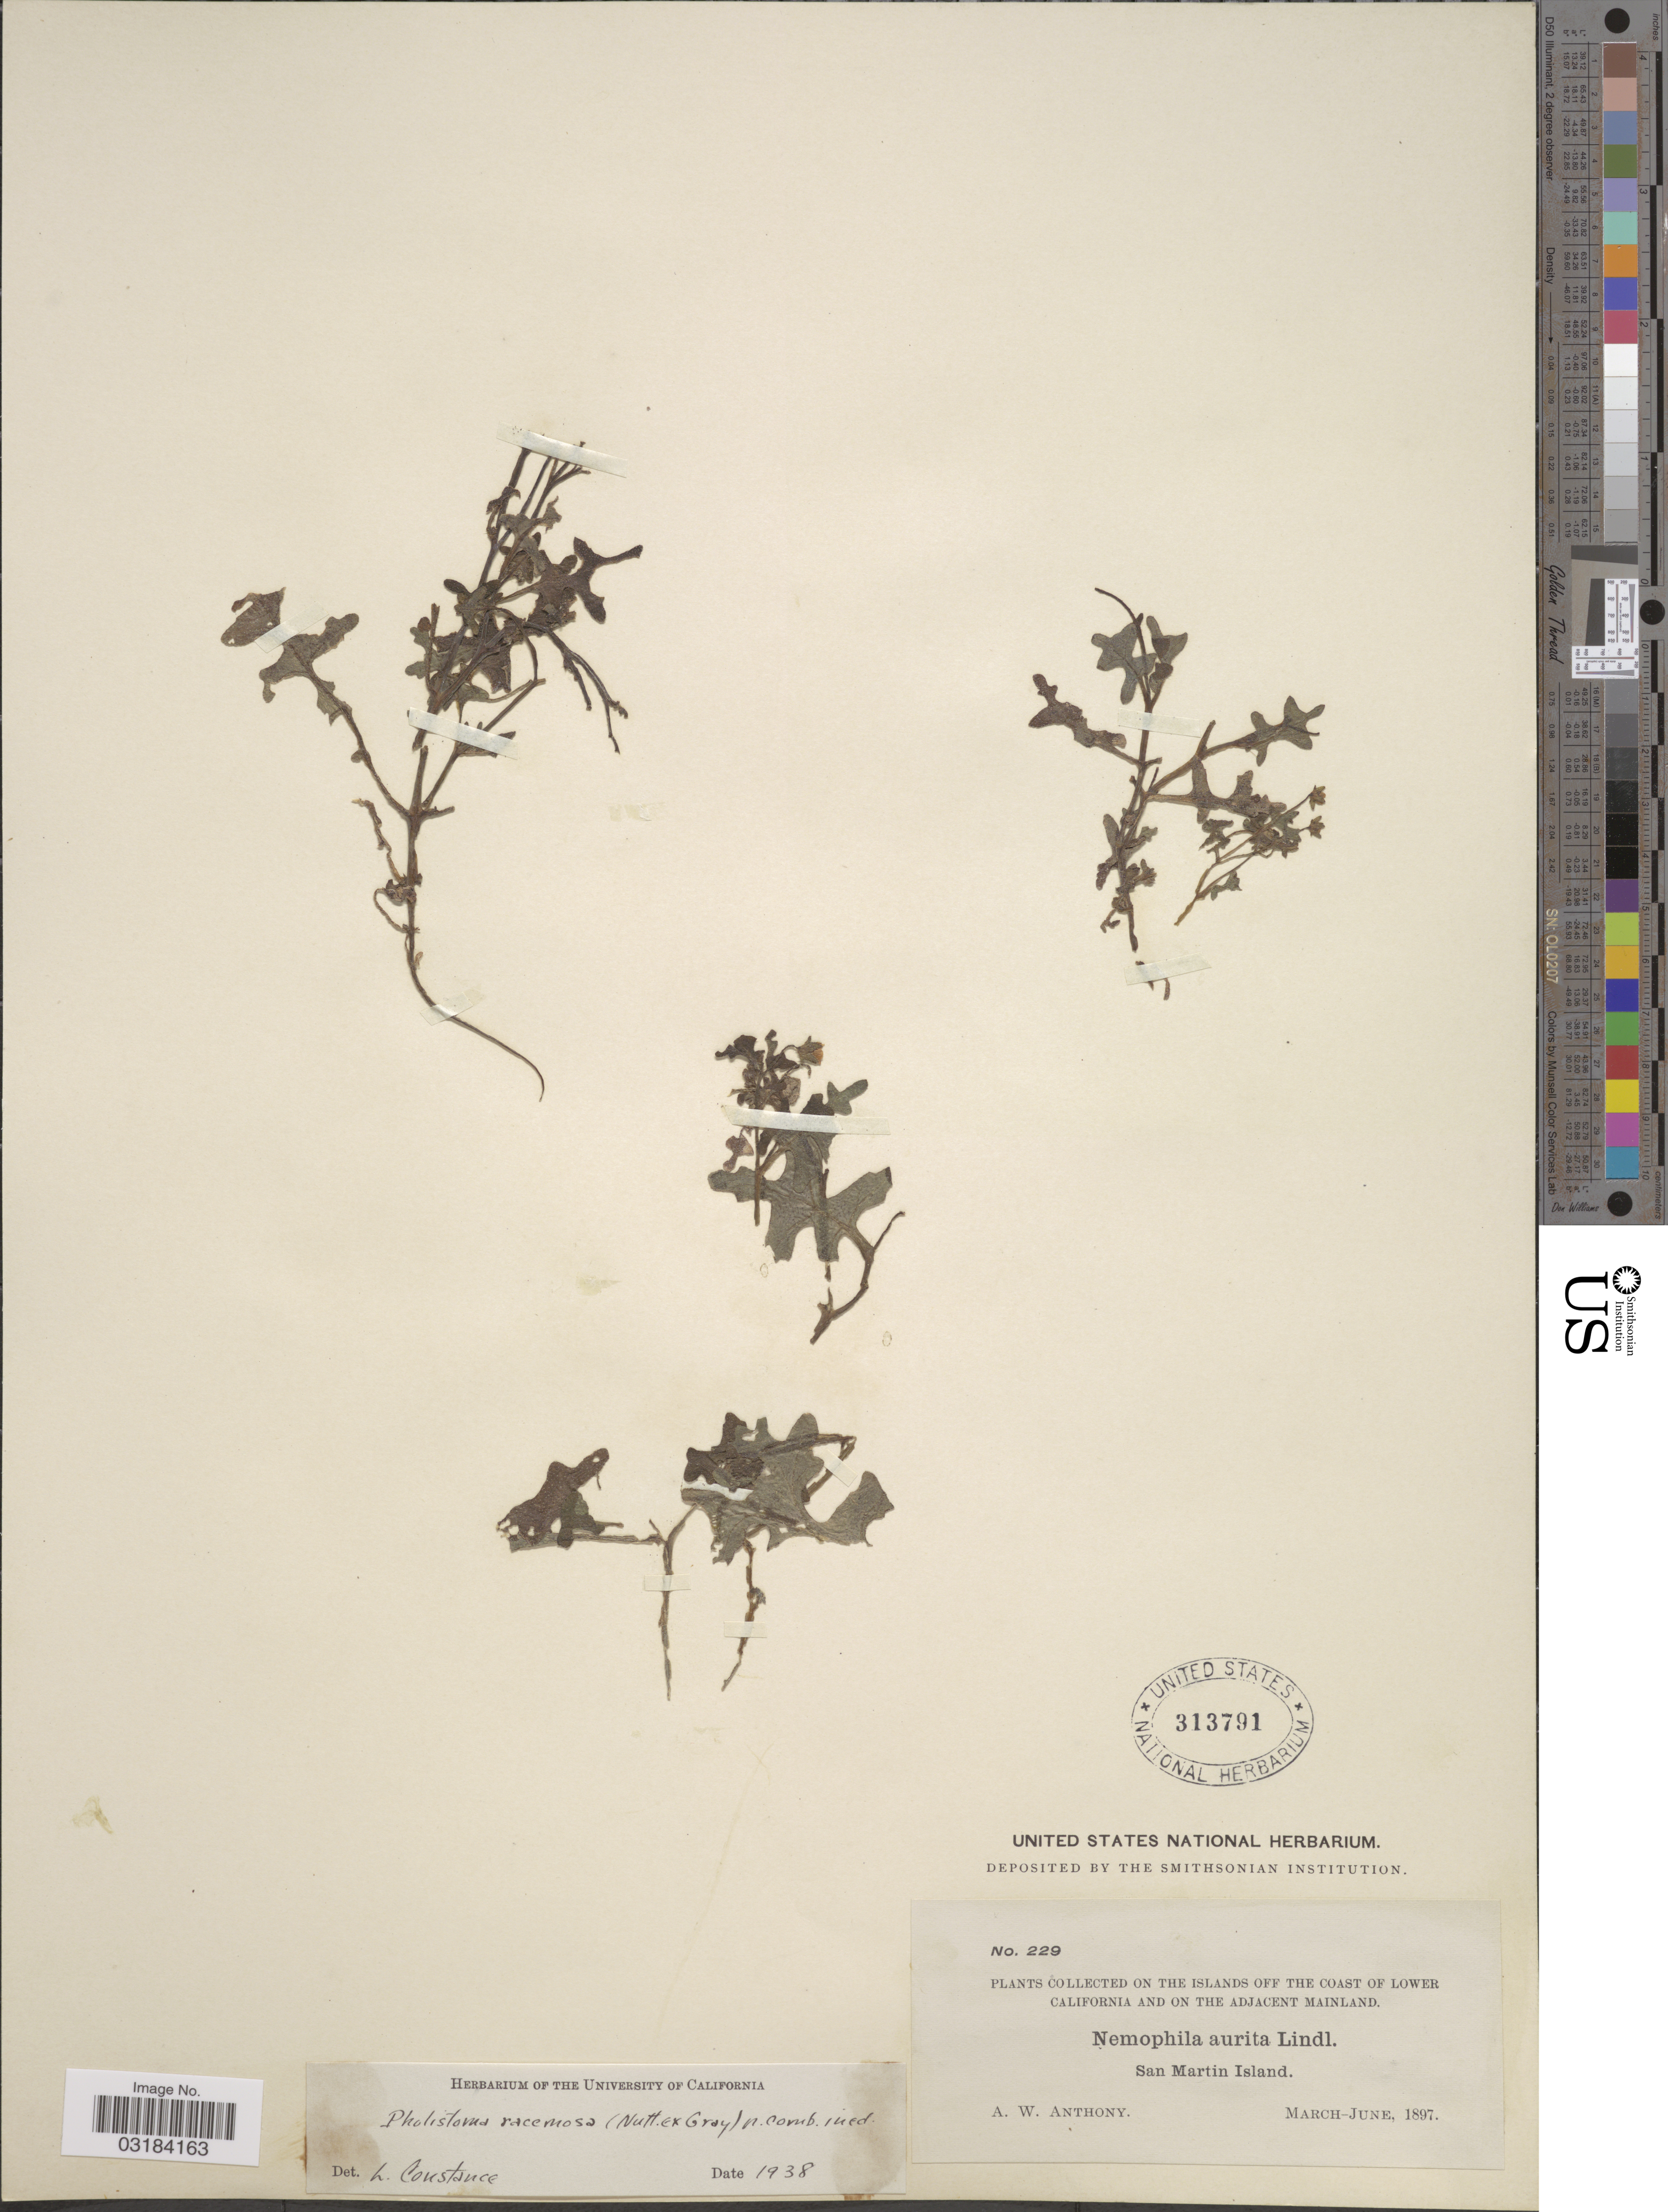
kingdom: Plantae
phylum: Tracheophyta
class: Magnoliopsida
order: Boraginales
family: Hydrophyllaceae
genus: Pholistoma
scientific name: Pholistoma racemosum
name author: (Nutt. ex A. Gray) Constance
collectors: A. W. Anthony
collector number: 229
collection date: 1897-03/1897-06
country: Mexico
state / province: Baja California Norte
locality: On the Islands off the coast of Lower California and on the adjacent mainland. San Martin Island.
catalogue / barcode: US 313791